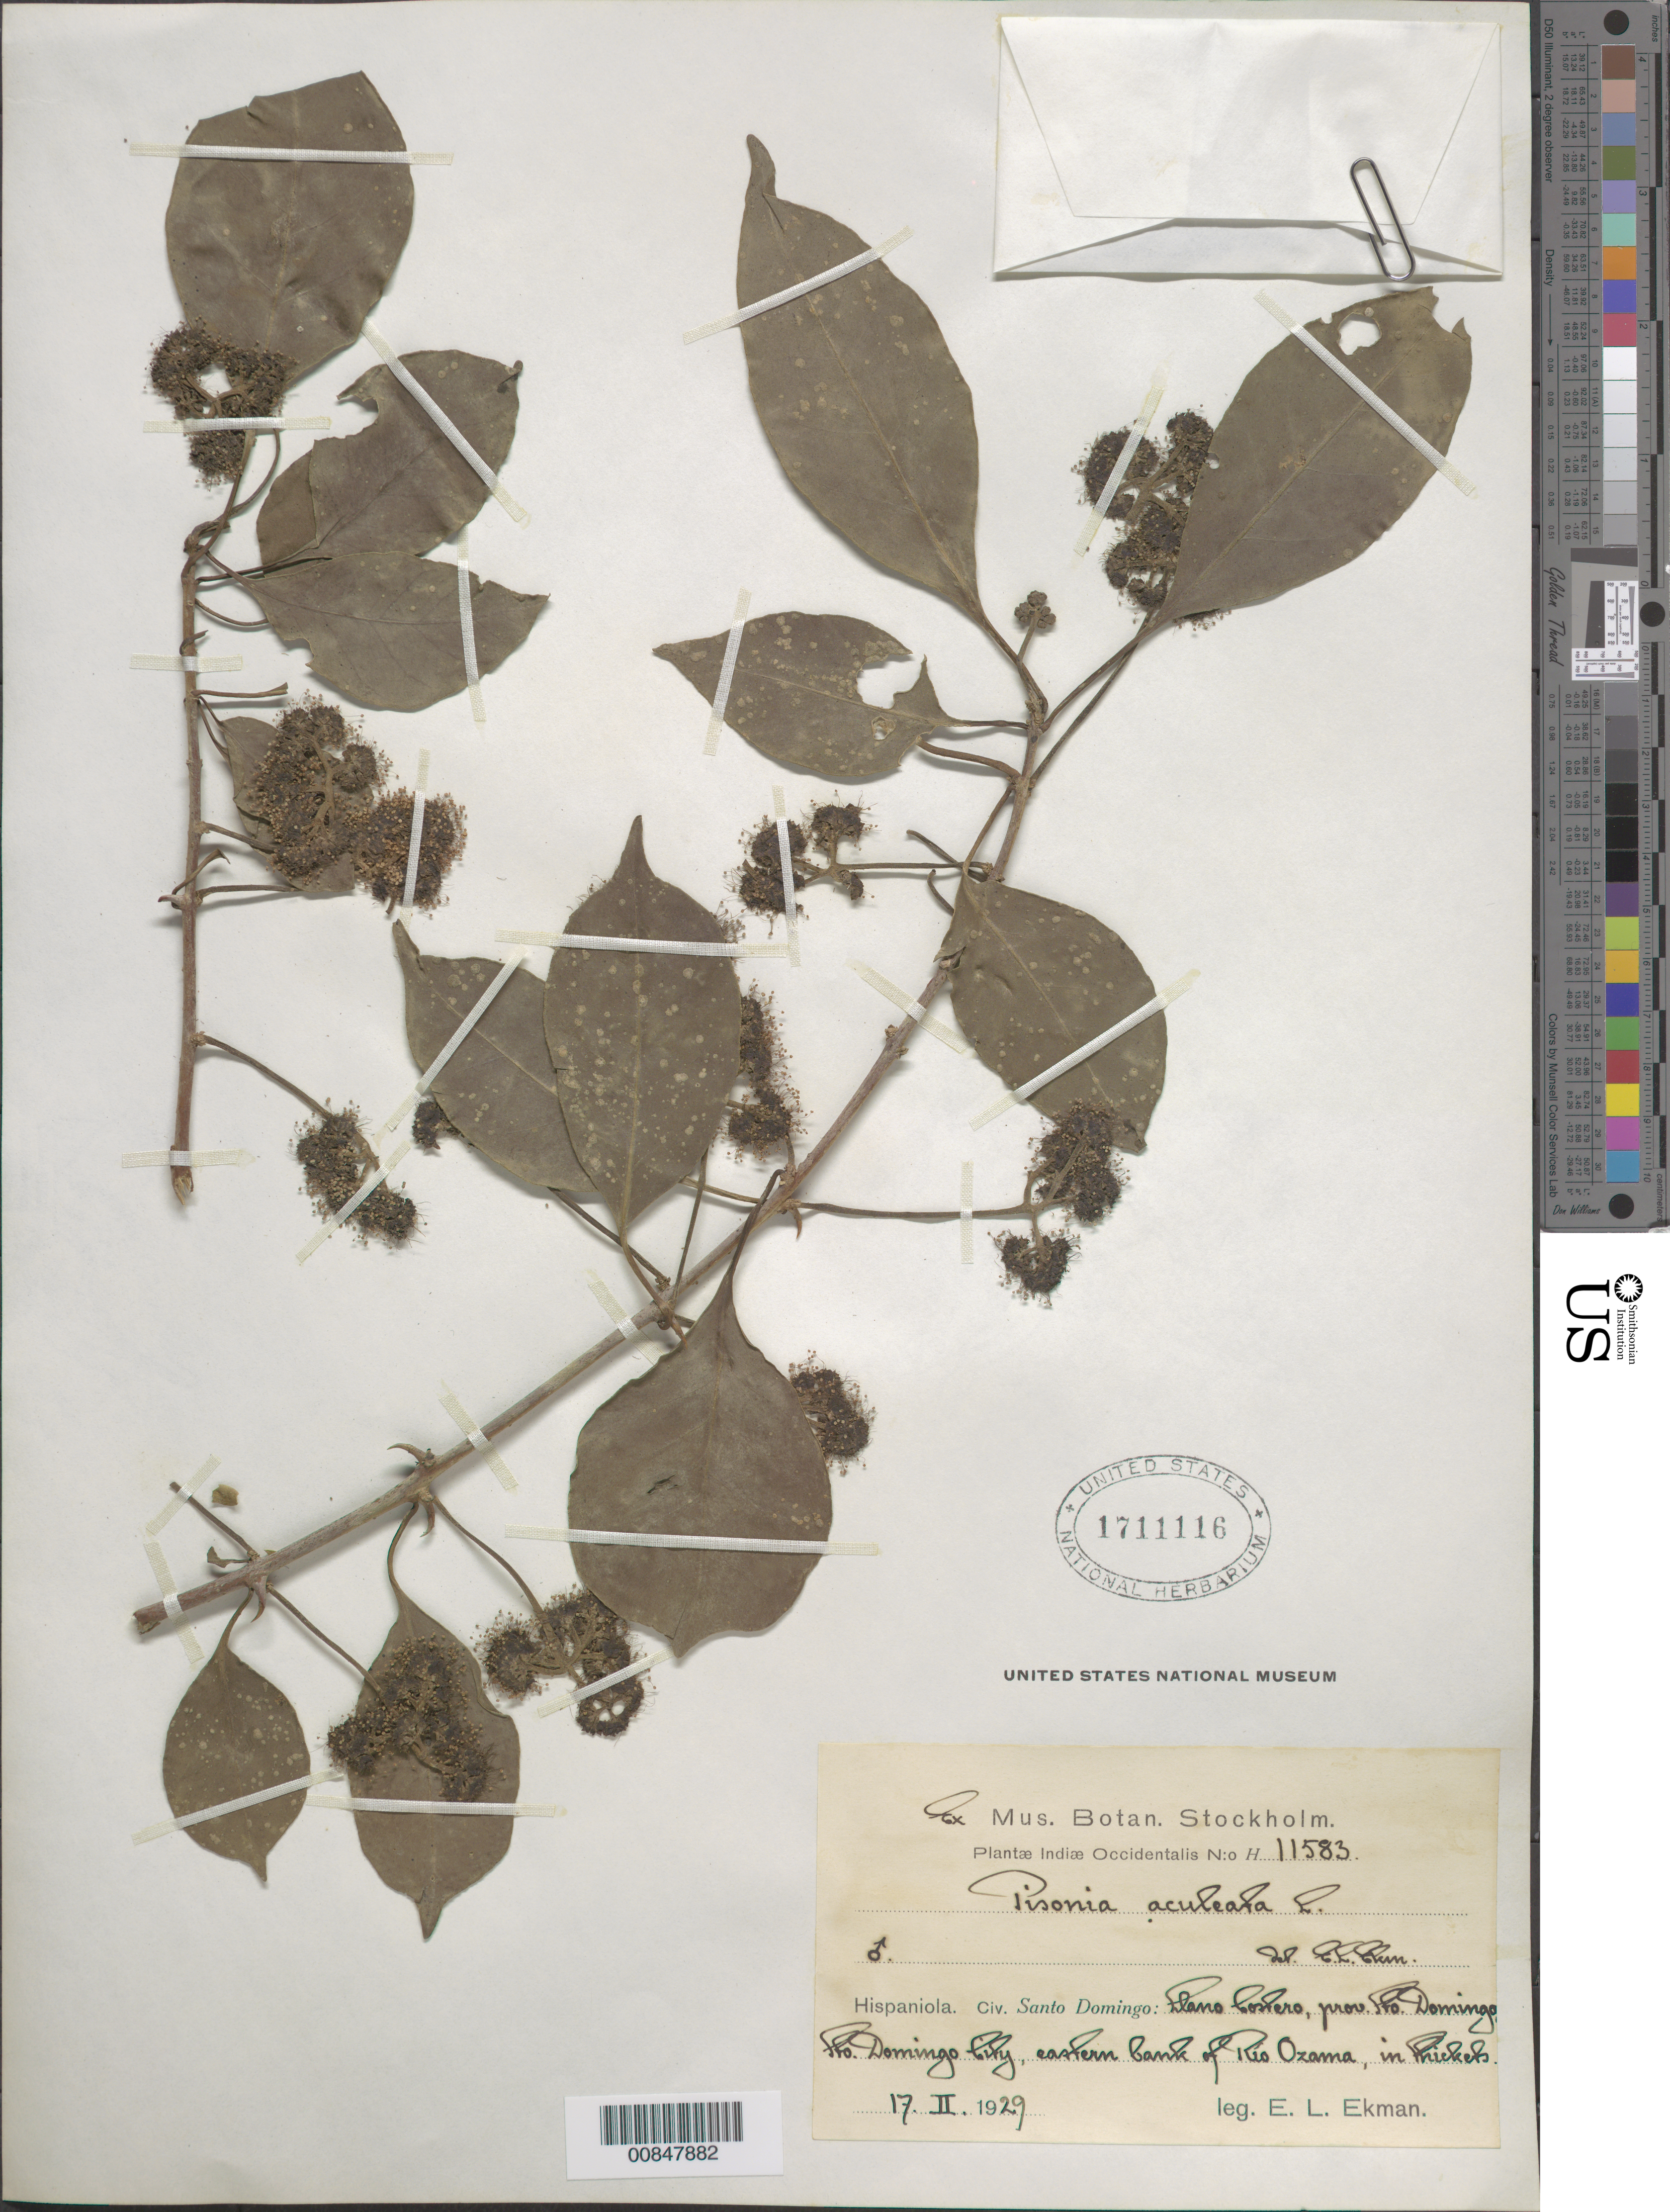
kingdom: Plantae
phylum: Tracheophyta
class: Magnoliopsida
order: Caryophyllales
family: Nyctaginaceae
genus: Pisonia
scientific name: Pisonia aculeata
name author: L.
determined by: Ekman, E. L.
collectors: E. L. Ekman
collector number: H 11583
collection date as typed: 17 Feb 1929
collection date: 1929-02-17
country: Dominican Republic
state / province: Distrito Nacional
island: Hispaniola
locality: Llano Costero, prov. Sto. Domingo (obsolete), Sto. Domingo City, eastern bank or Río Ozama.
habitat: In thickets.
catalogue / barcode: US 1711116